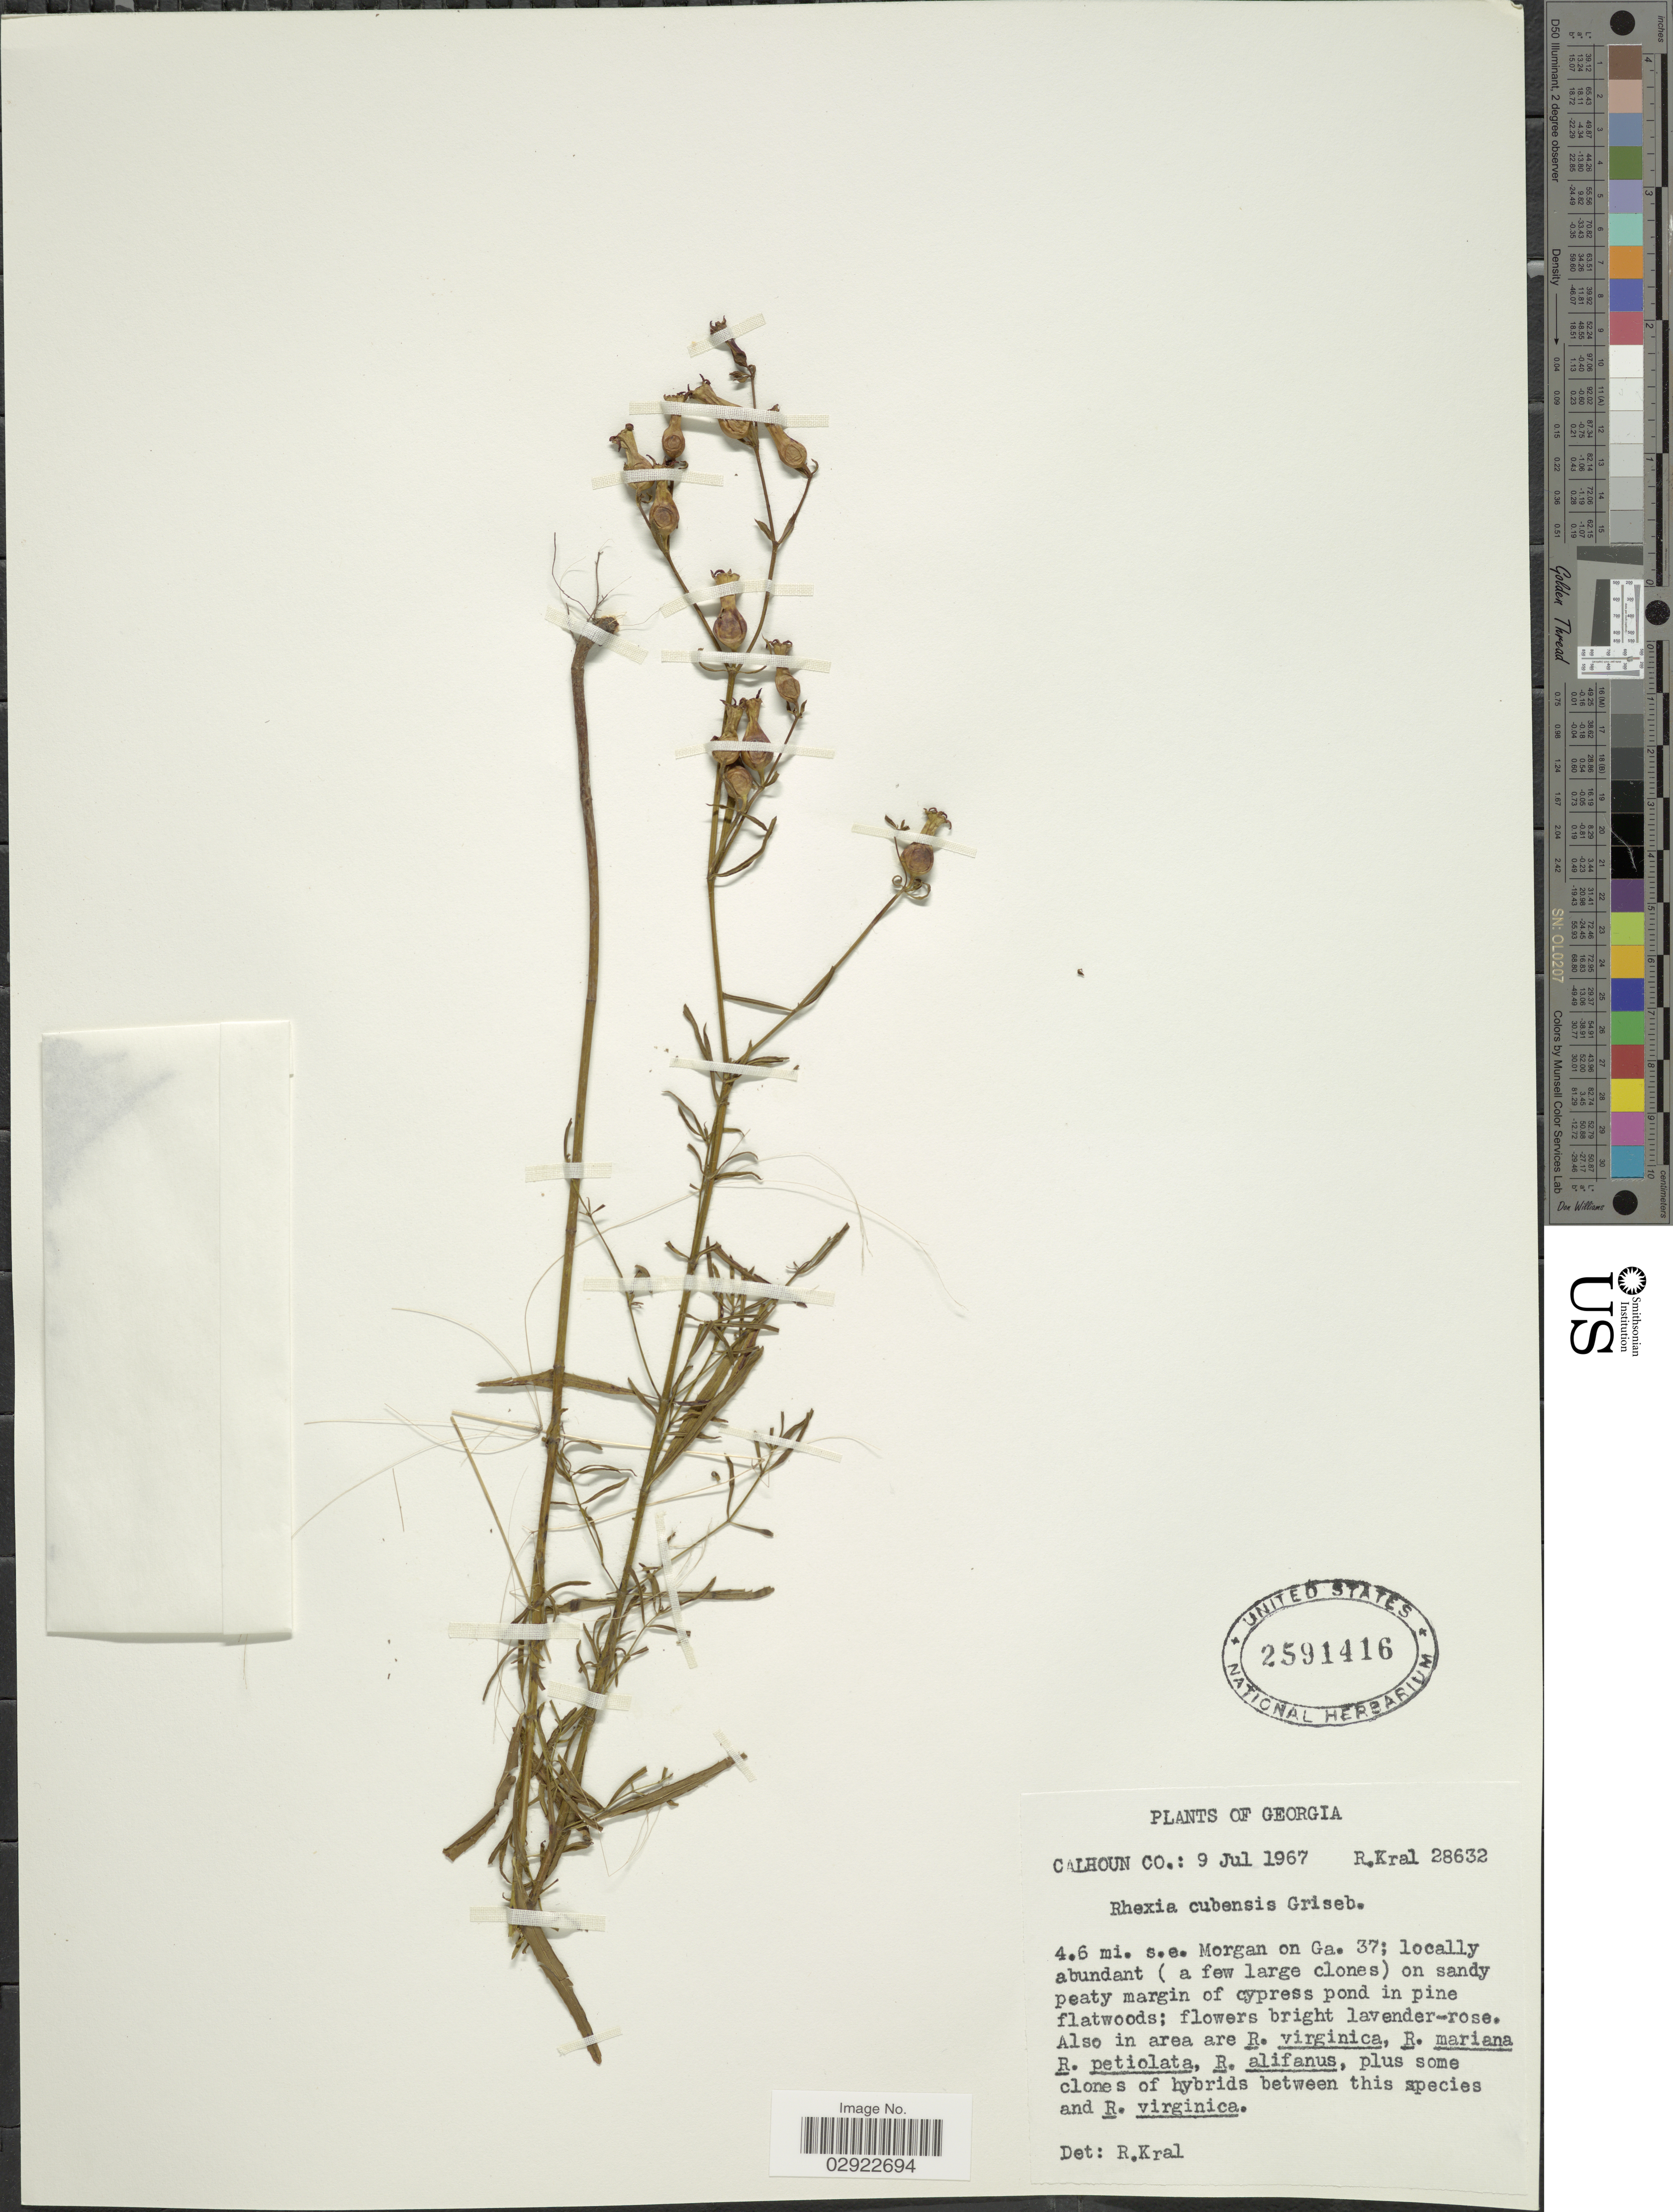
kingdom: Plantae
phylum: Tracheophyta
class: Magnoliopsida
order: Myrtales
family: Melastomataceae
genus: Rhexia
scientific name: Rhexia cubensis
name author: Griseb.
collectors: R. Kral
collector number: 28632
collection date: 1967-07-09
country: United States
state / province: Georgia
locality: Calhoun Co. 4.6 mi. s.e. Morgan on Ga. 37.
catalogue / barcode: US 2591416